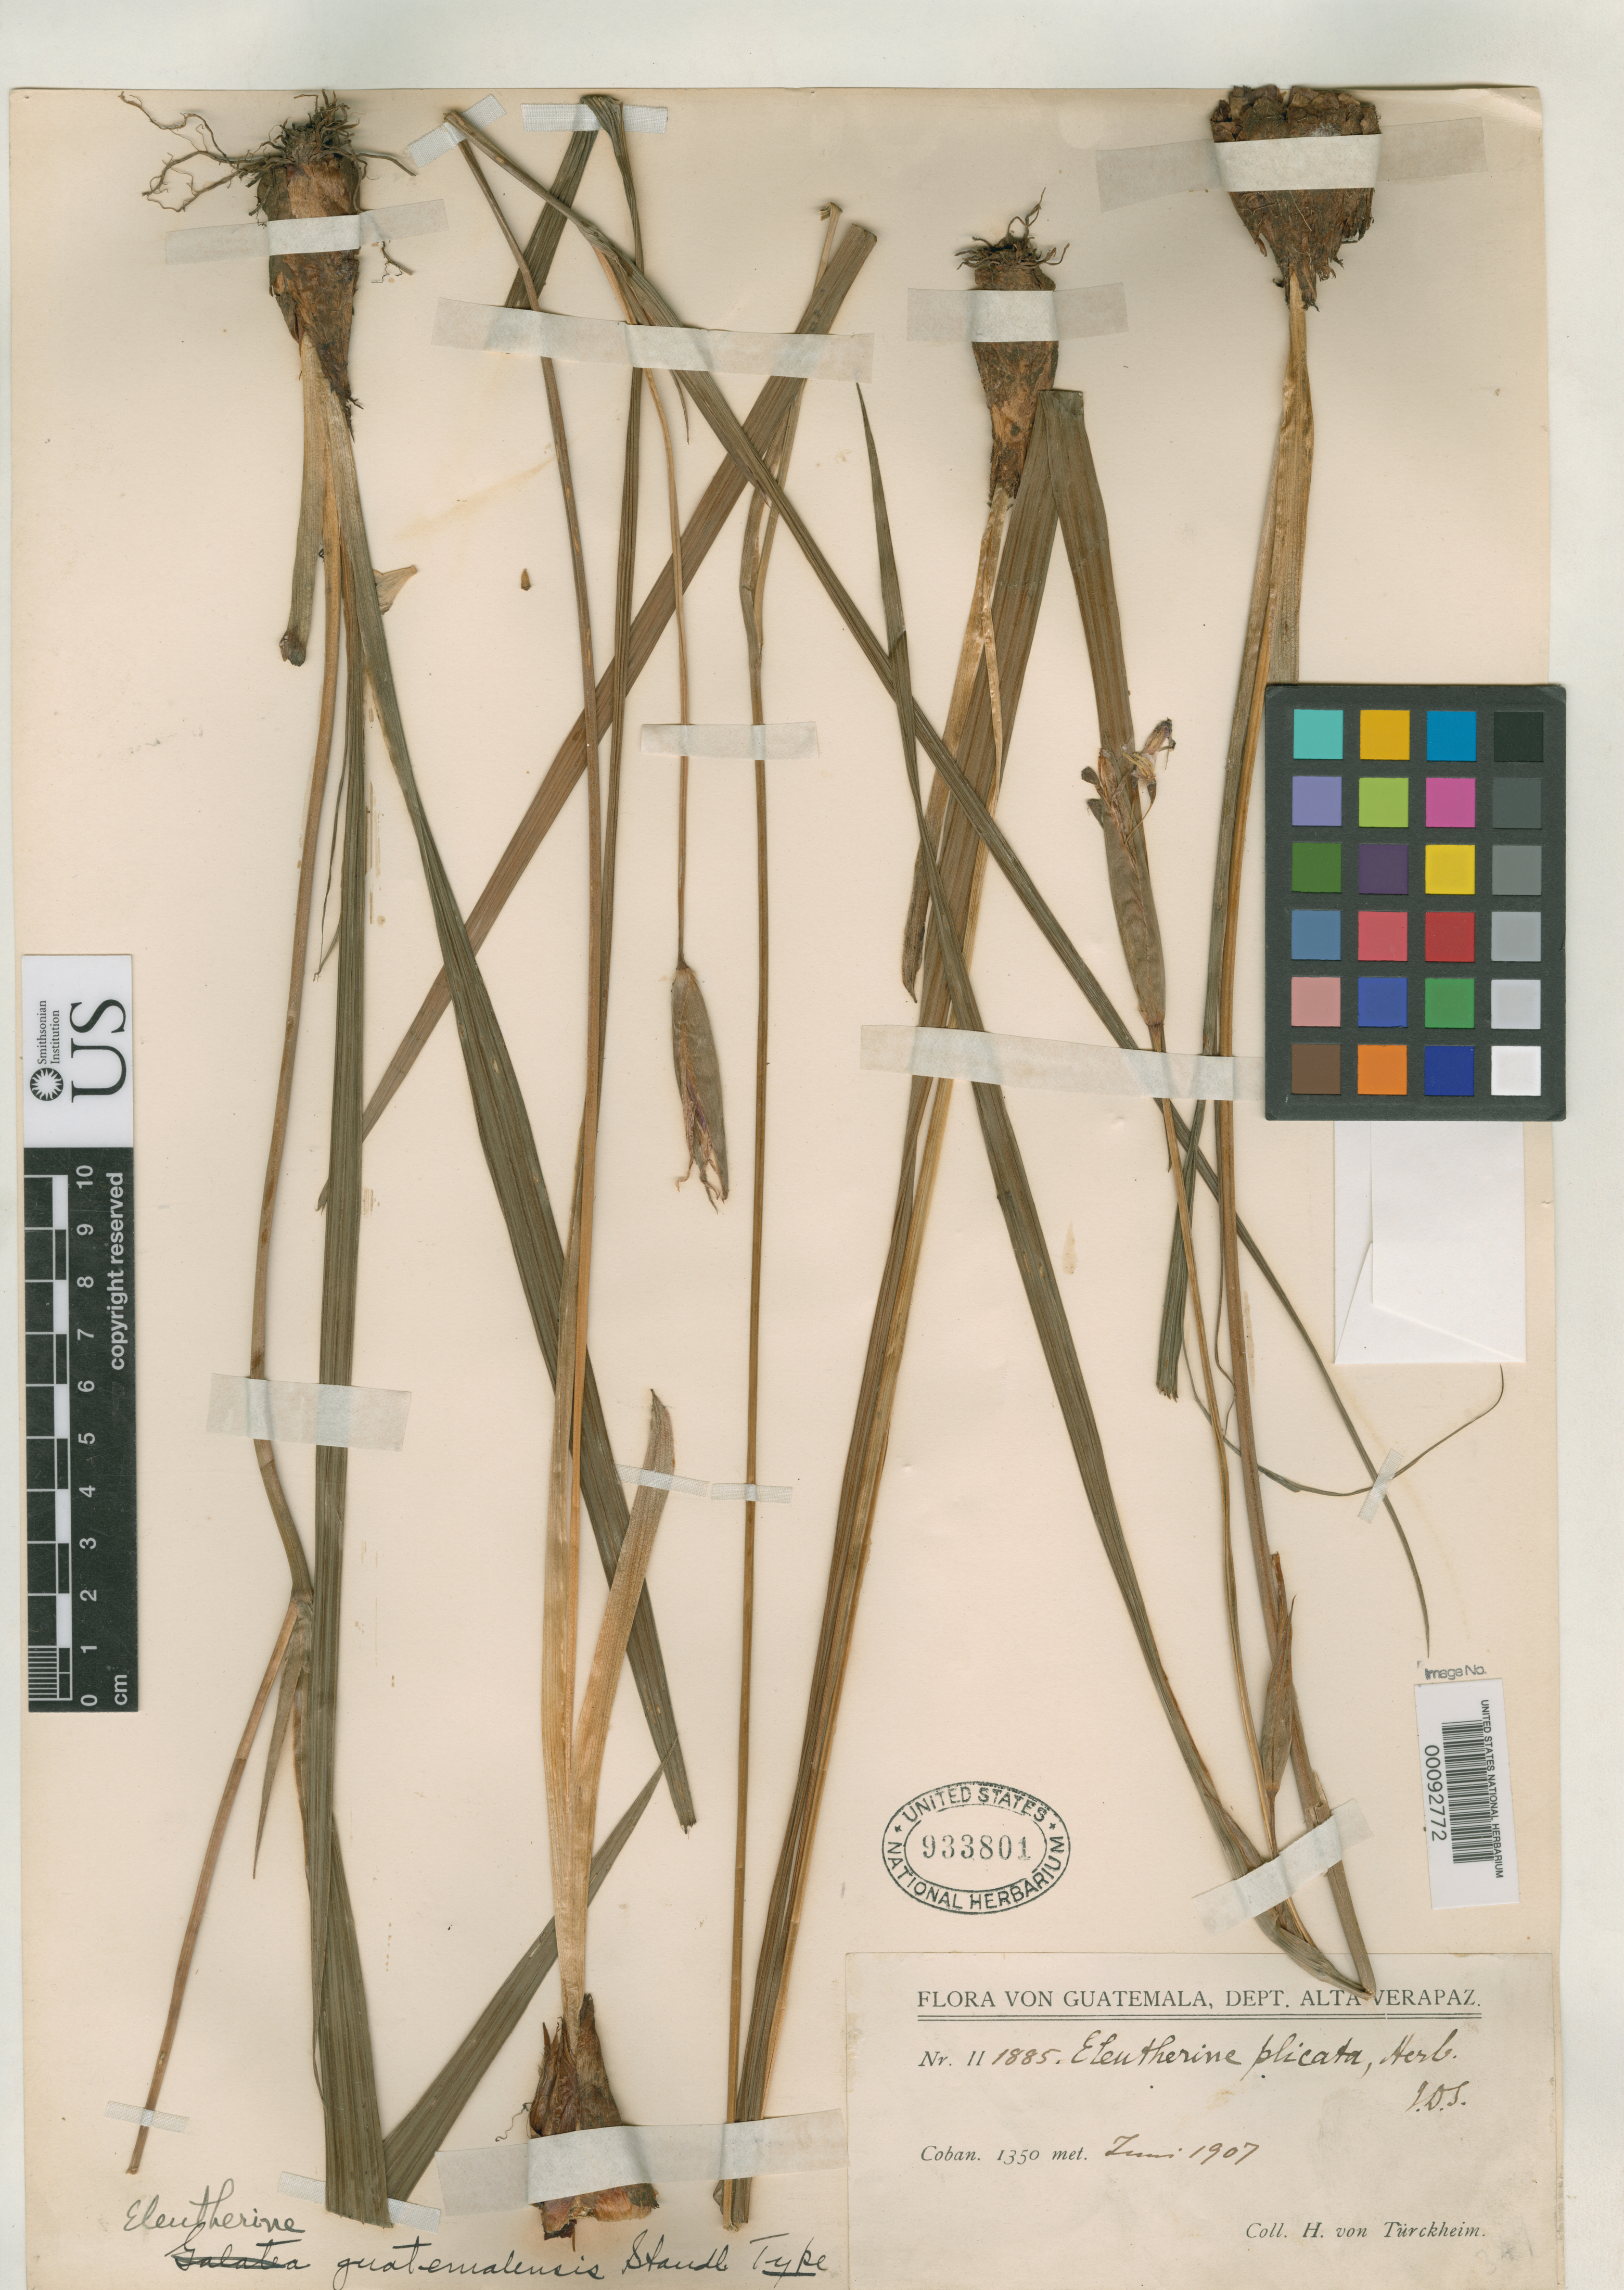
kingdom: Plantae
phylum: Tracheophyta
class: Liliopsida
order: Asparagales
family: Iridaceae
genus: Eleutherine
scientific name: Eleutherine guatemalensis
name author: Standl.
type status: Holotype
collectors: H. von Türckheim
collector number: (2)1885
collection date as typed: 1907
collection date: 1907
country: Guatemala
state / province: Alta Verapaz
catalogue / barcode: US 933801